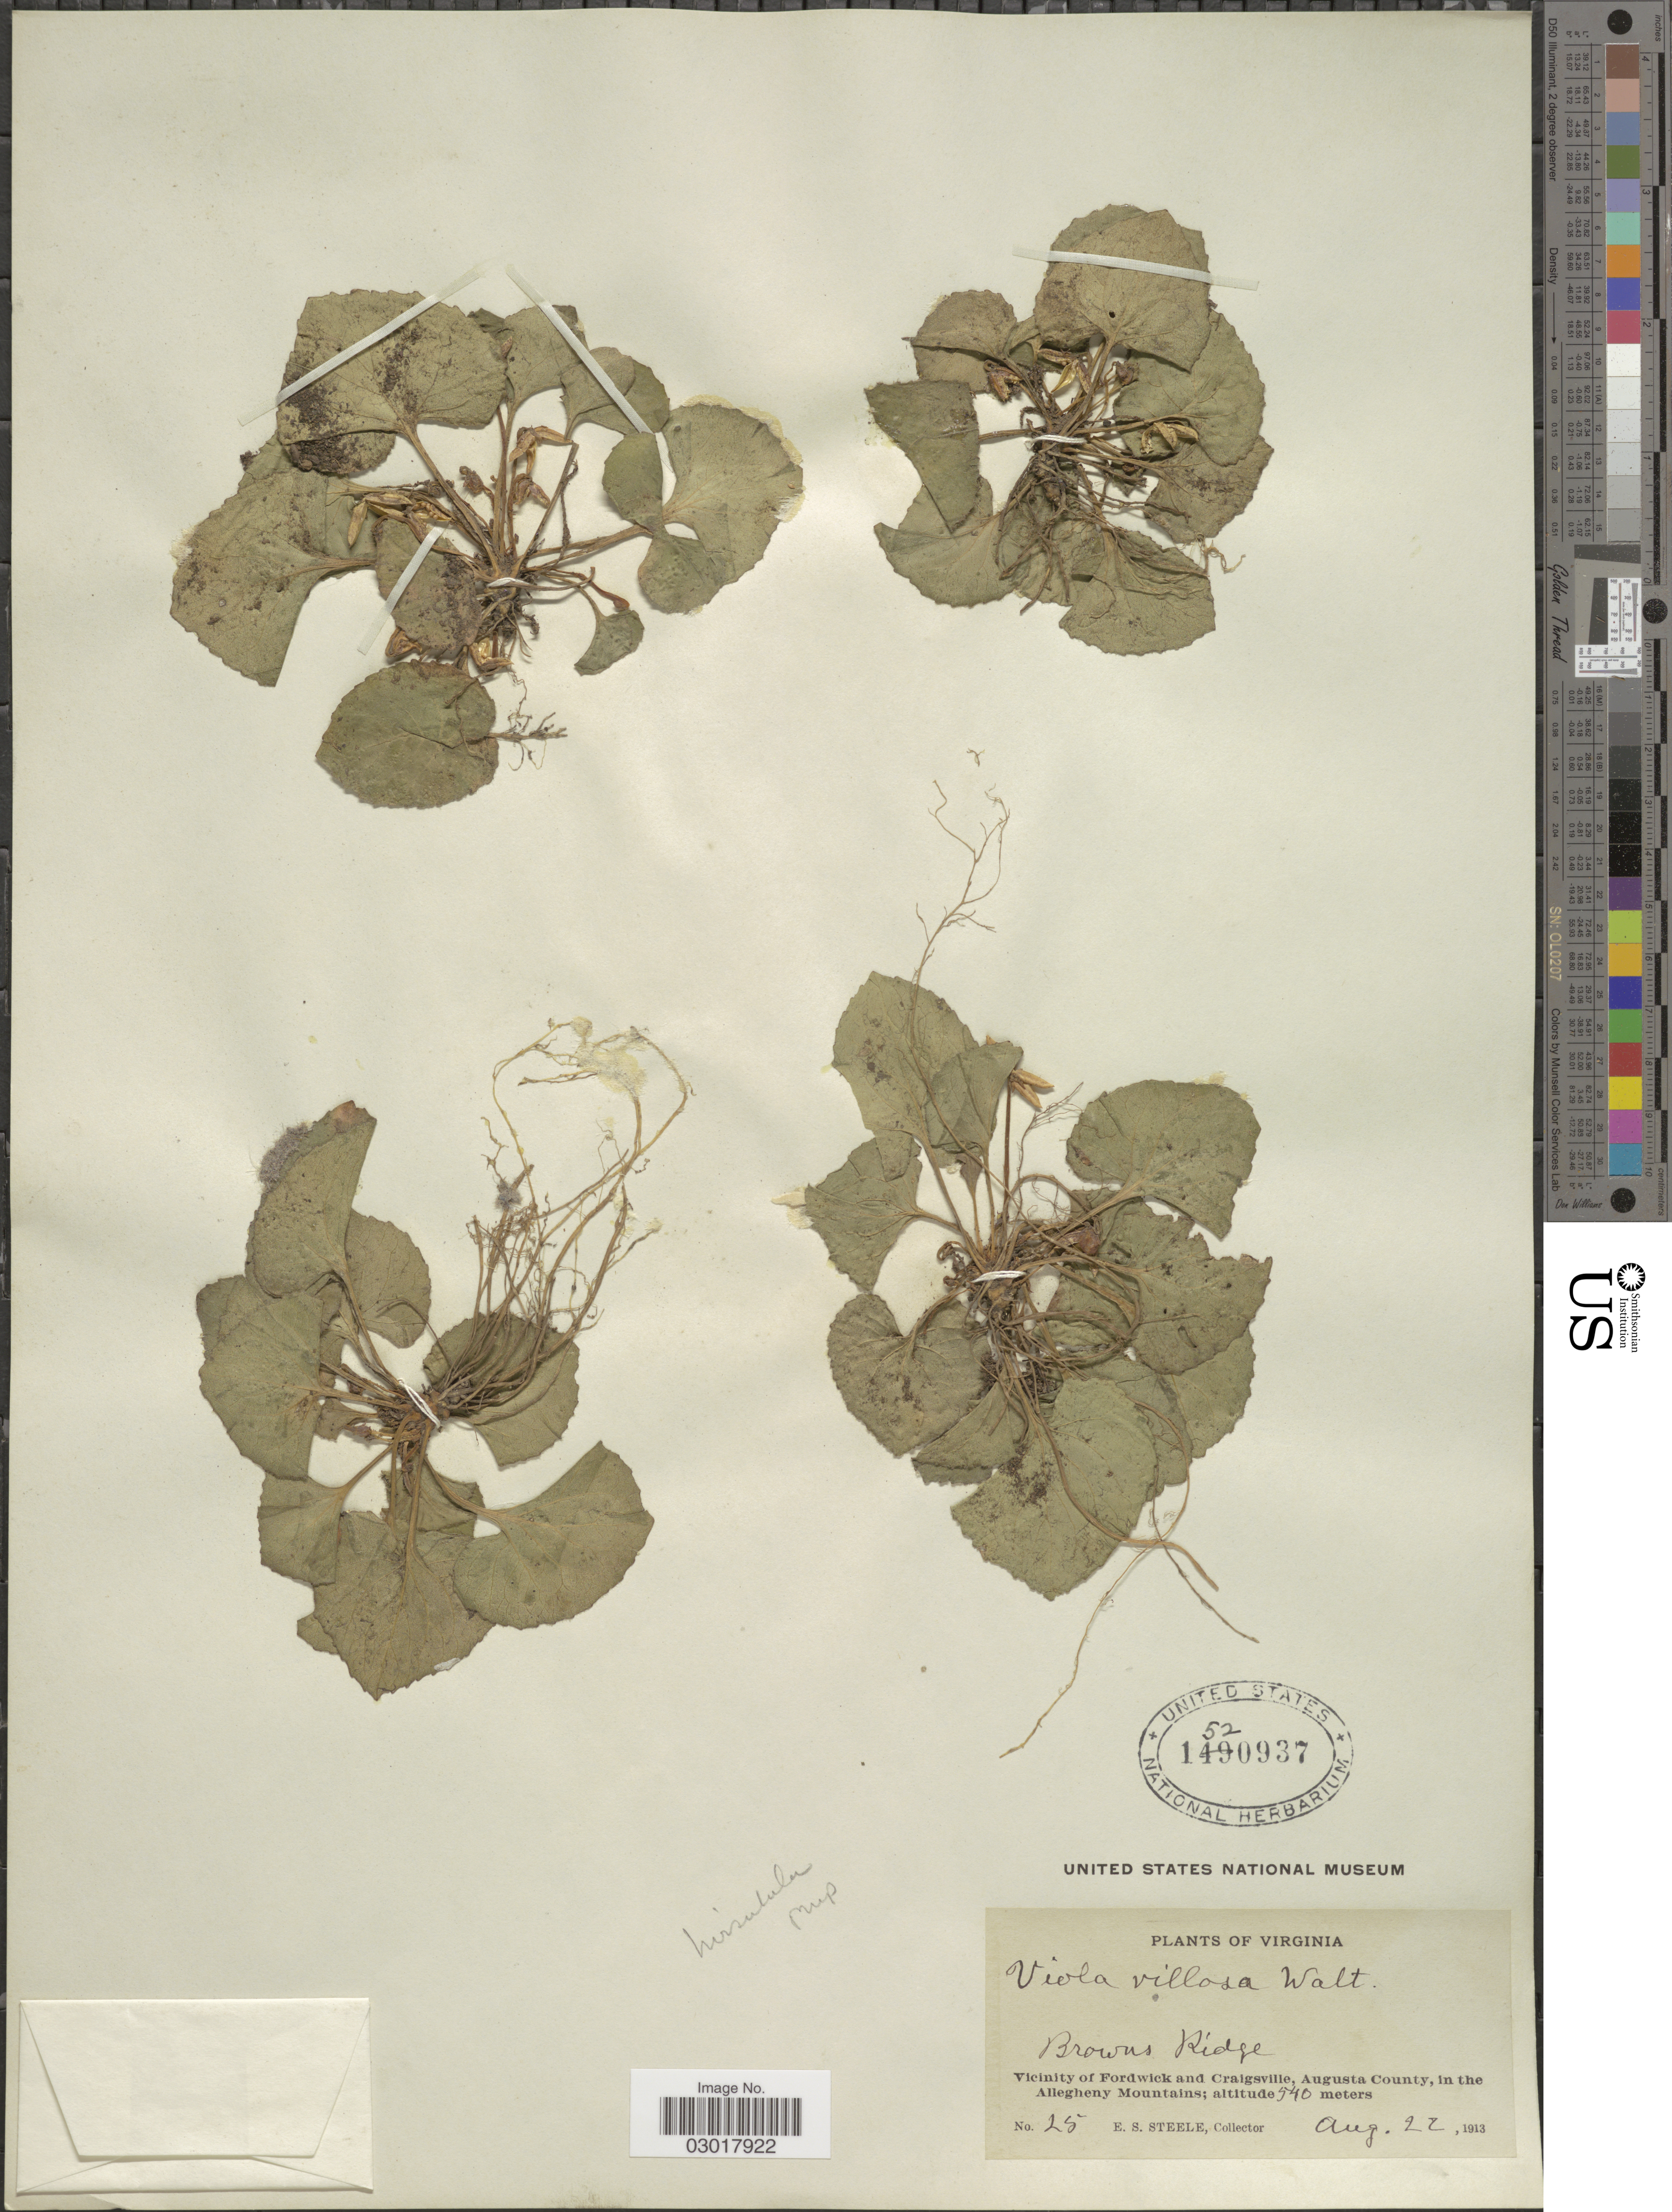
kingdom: Plantae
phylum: Tracheophyta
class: Magnoliopsida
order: Malpighiales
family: Violaceae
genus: Viola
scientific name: Viola villosa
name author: Walter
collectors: E. Steele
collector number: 25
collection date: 1913-08-22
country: United States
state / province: Virginia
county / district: Augusta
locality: Browns Ridge. Vicinity of Fordwick and Craigsville, Augusta County, in the Allegheny Mountains.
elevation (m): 540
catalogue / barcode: US 1520937